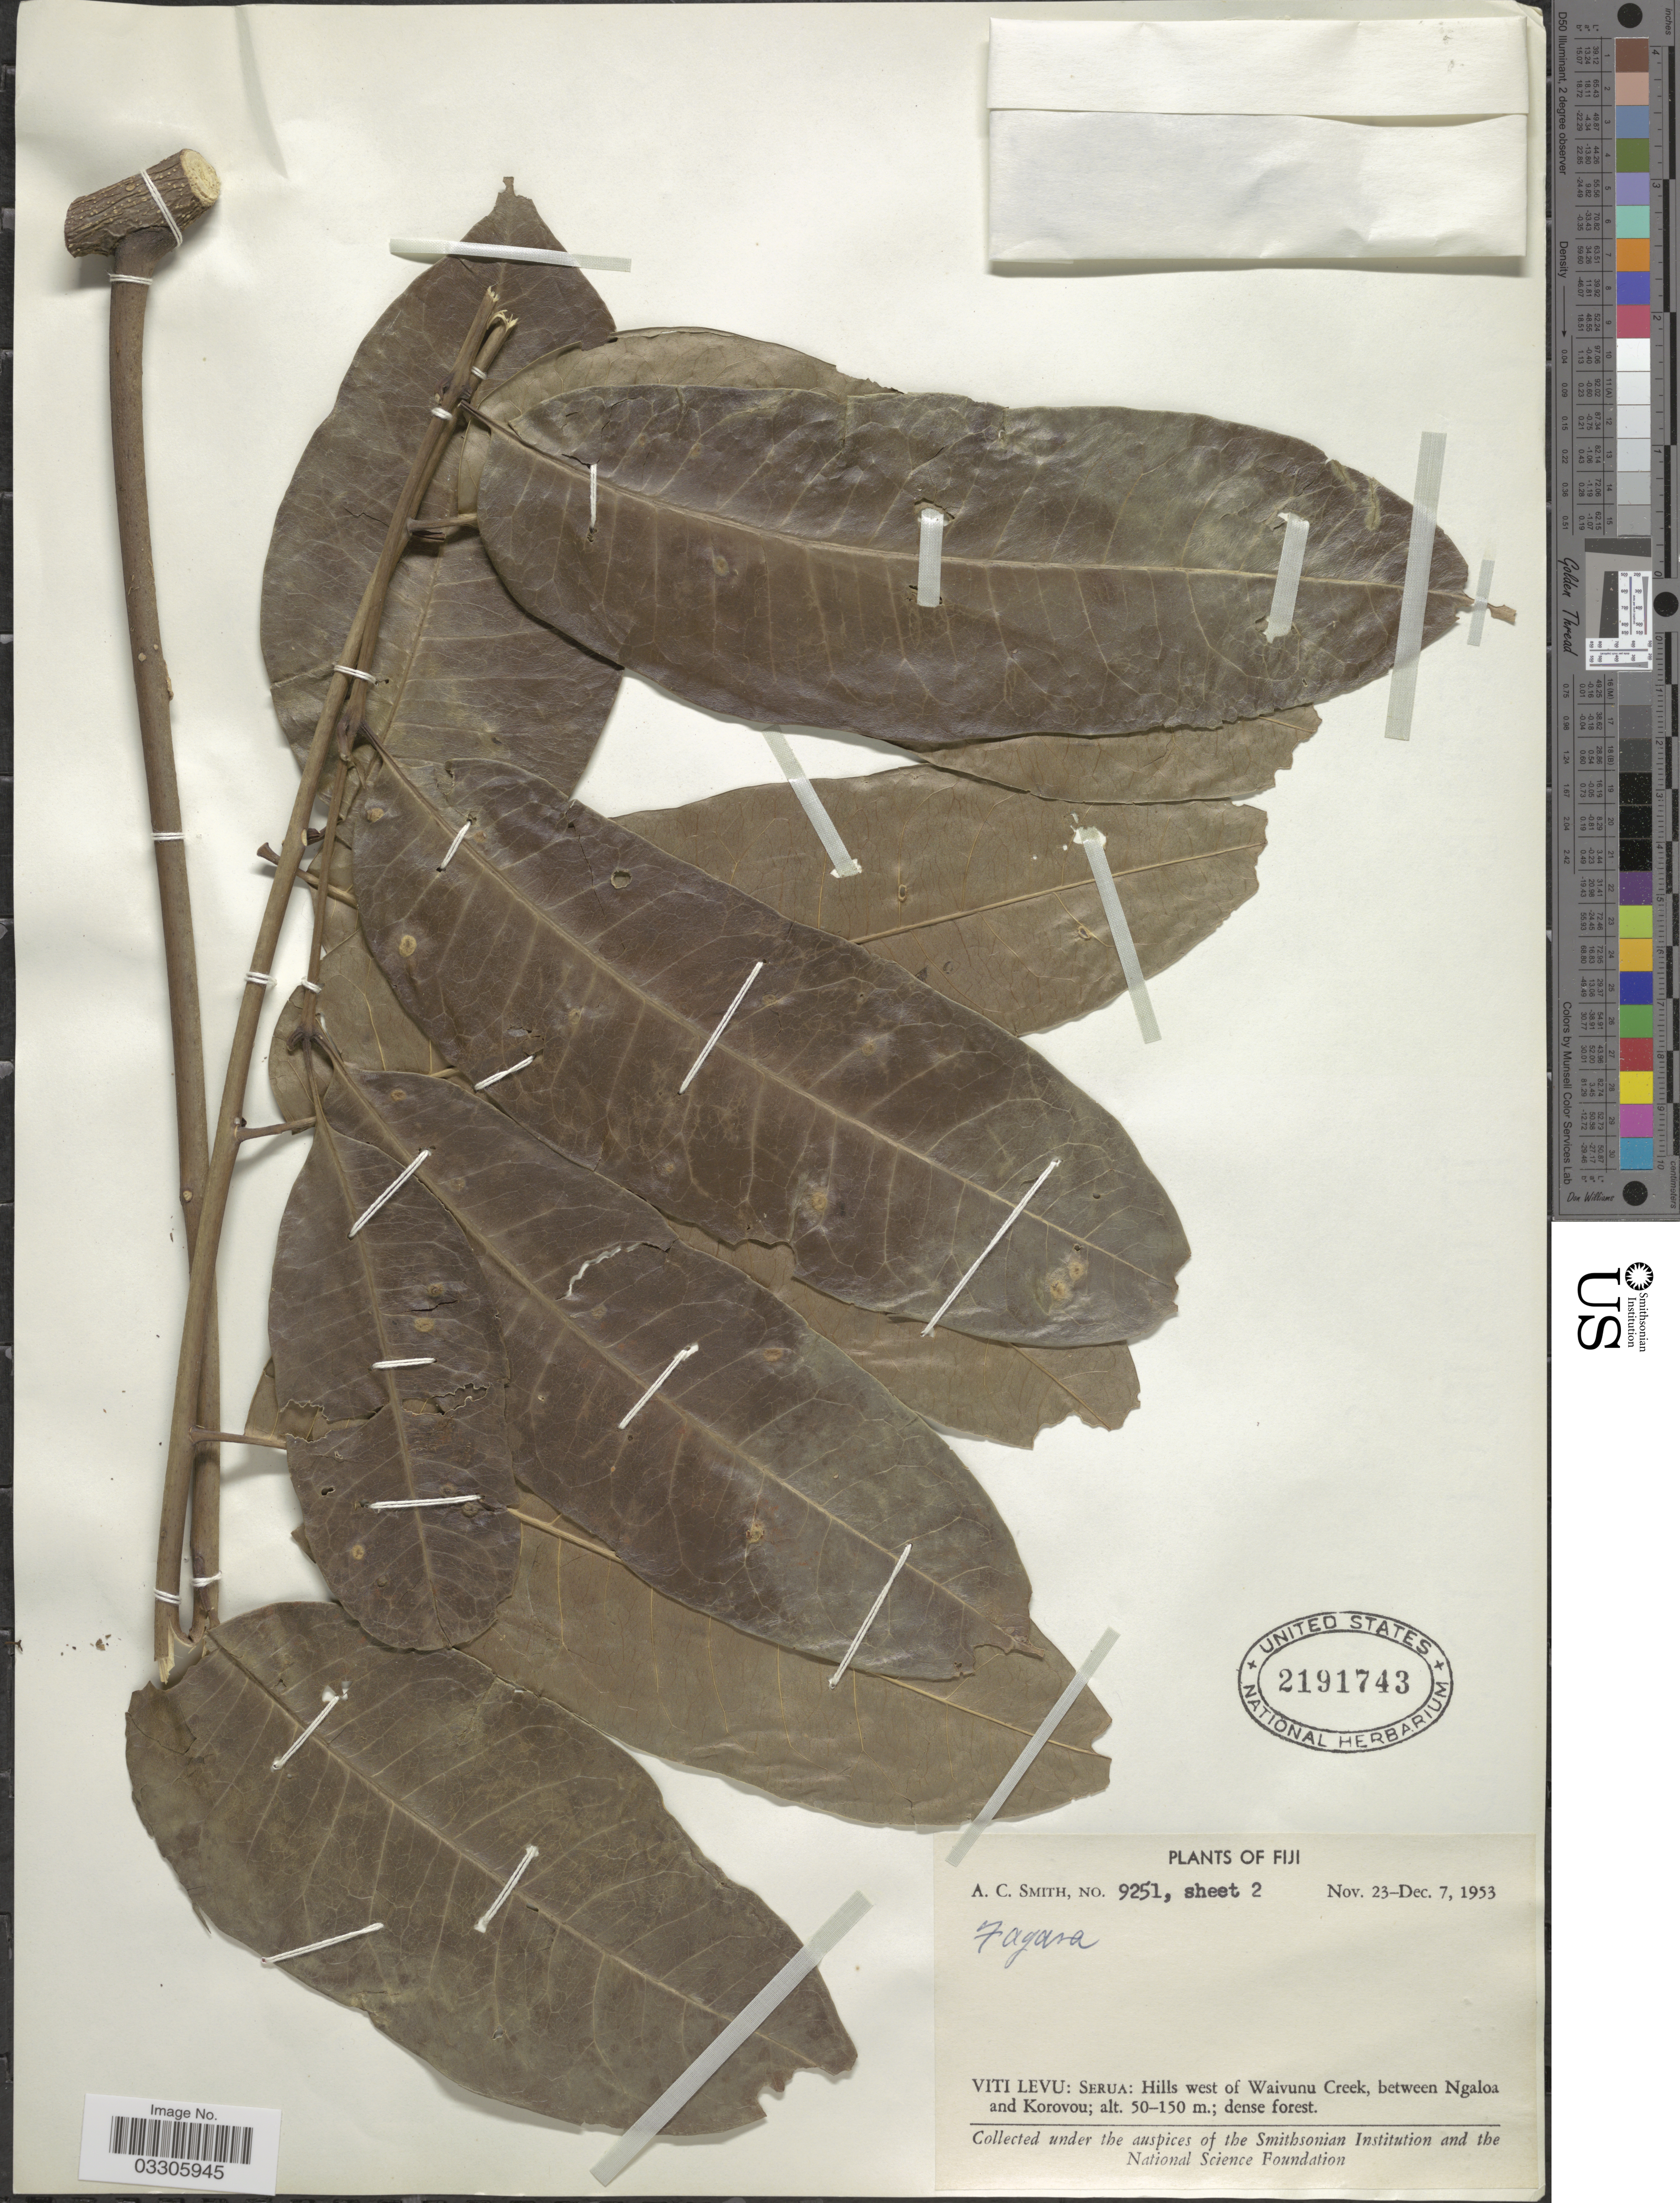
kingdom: Plantae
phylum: Tracheophyta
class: Magnoliopsida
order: Sapindales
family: Rutaceae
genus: Zanthoxylum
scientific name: Zanthoxylum sp.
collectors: A. C. Smith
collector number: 9251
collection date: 1953-11-23/1953-12-07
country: Fiji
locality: Viti Levu: Serua: Hills west of Waivunu Creek, between Ngaloa and Korovou.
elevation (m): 50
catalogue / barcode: US 2191743